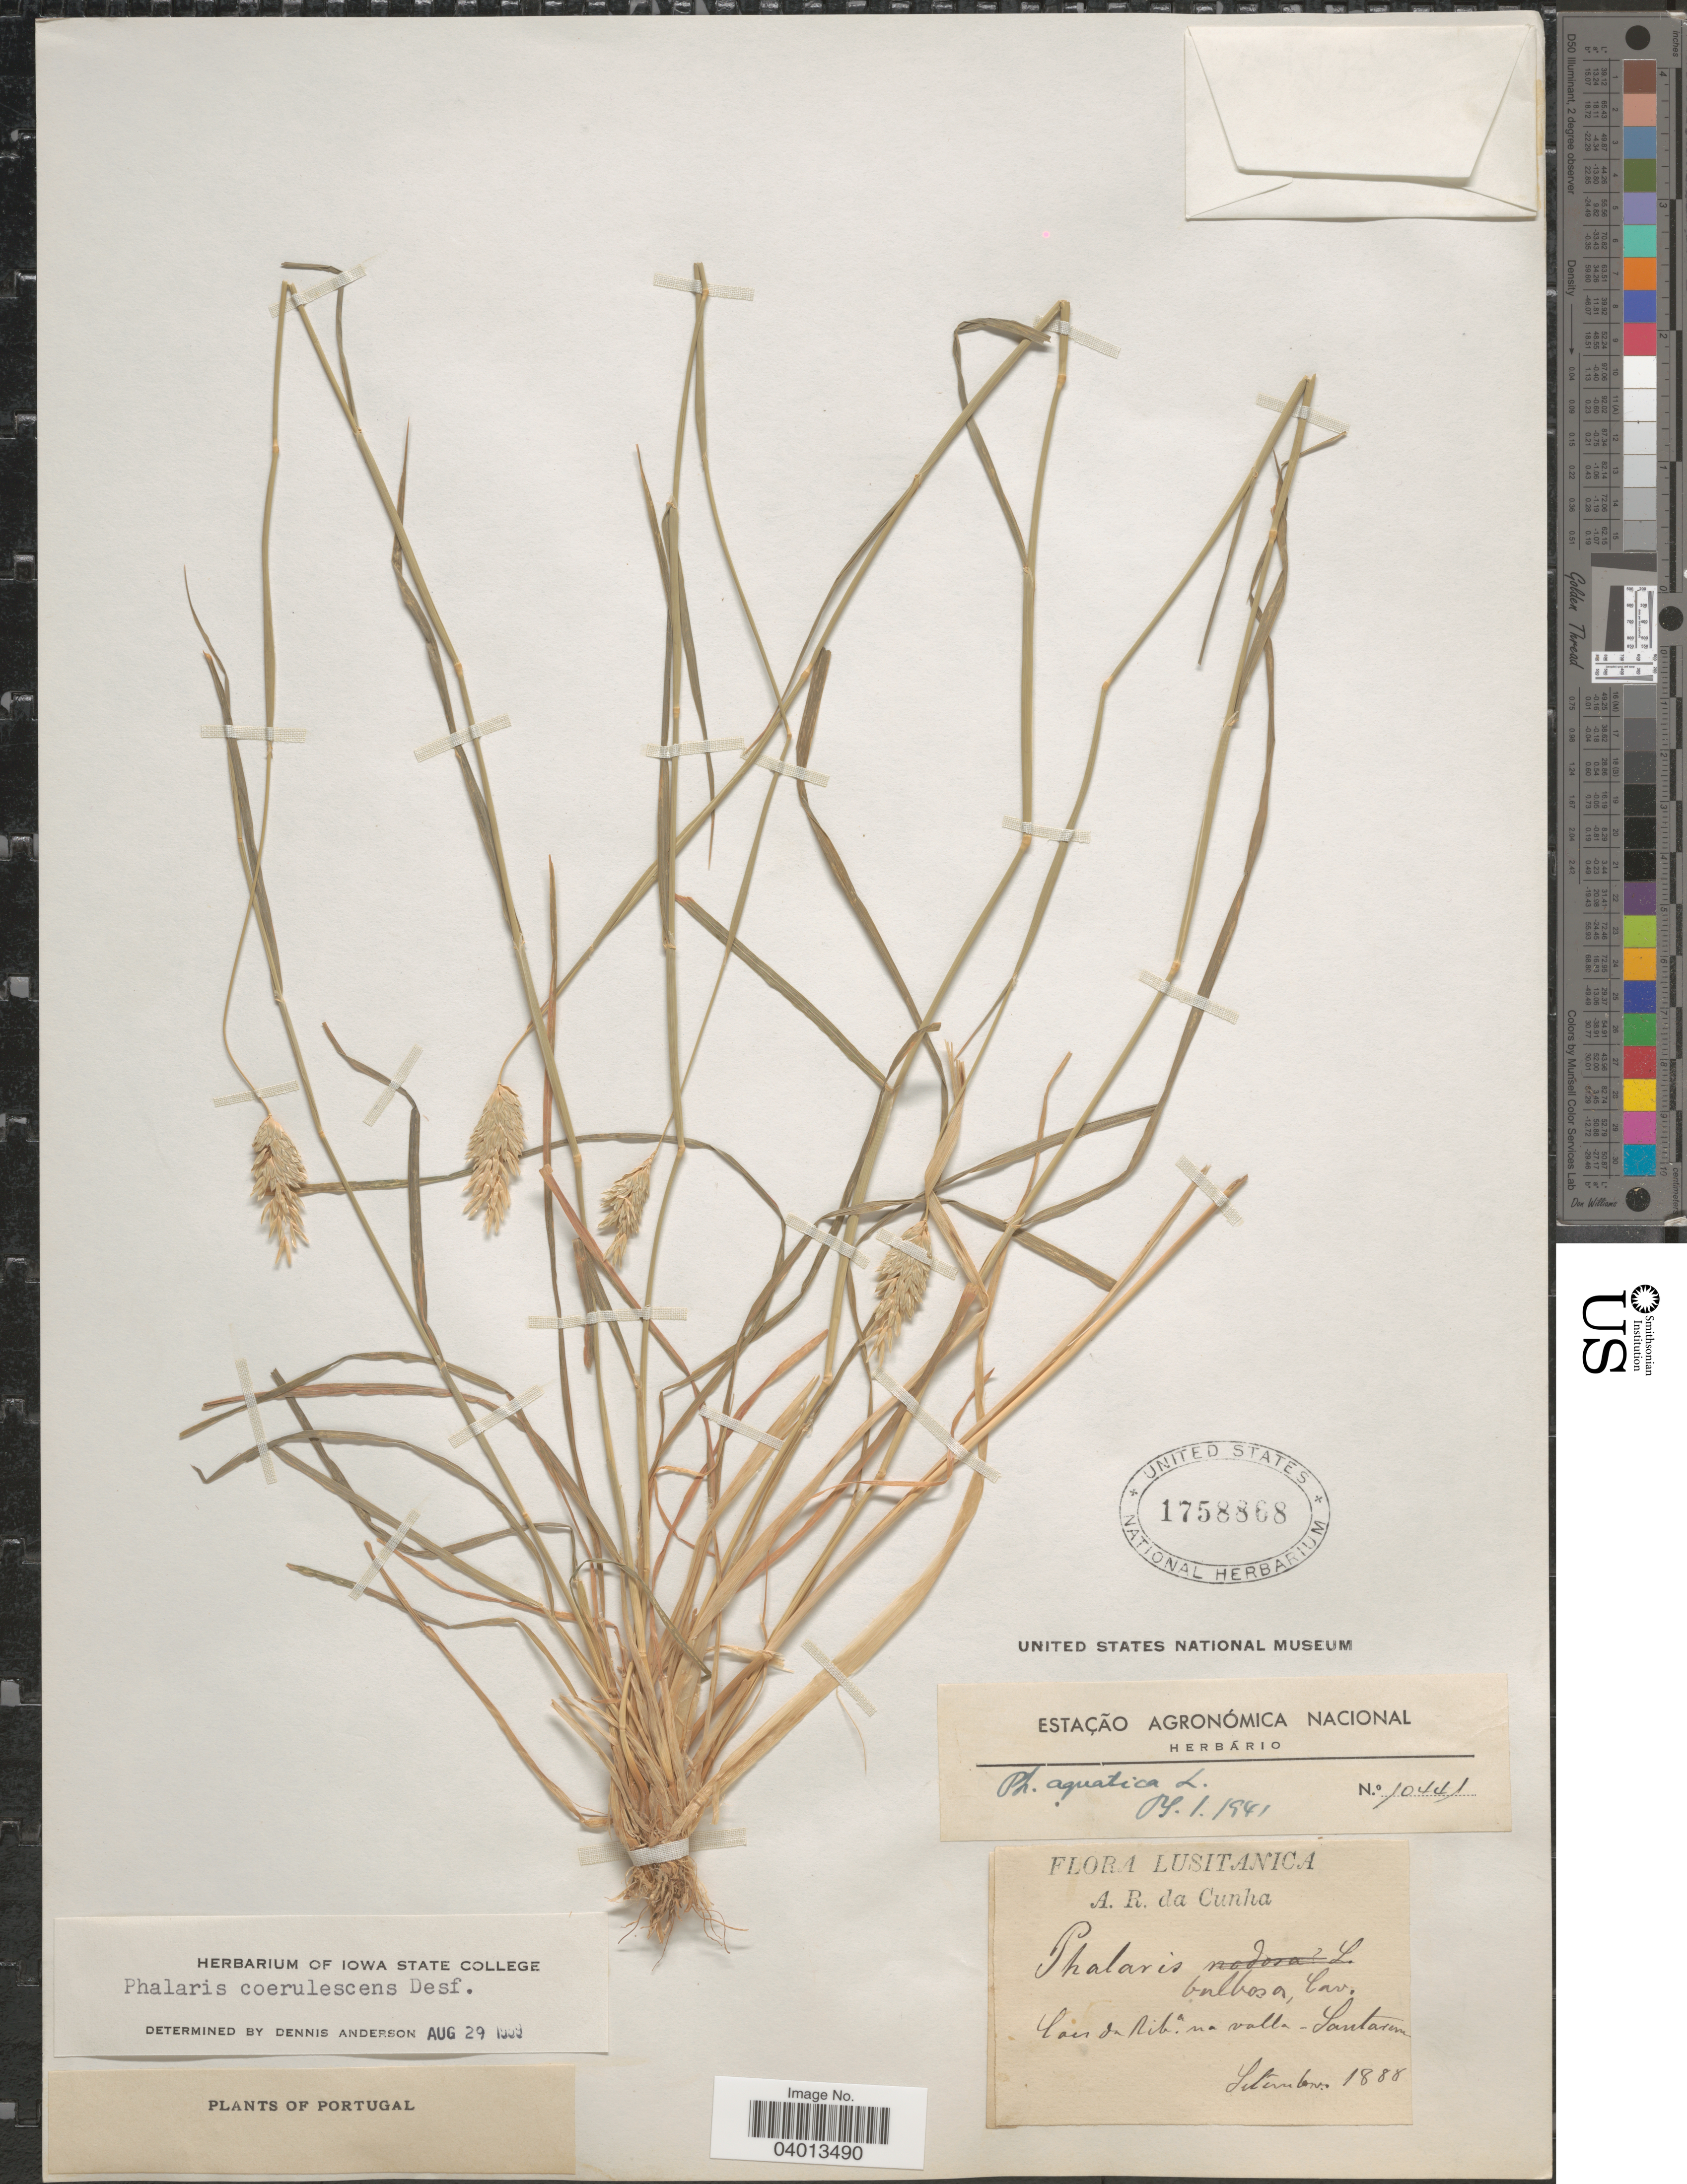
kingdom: Plantae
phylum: Tracheophyta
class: Liliopsida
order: Poales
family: Poaceae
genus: Phalaris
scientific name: Phalaris coerulescens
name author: Desf.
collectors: A. Da Cunha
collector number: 10441?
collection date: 1888-09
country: Portugal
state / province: Santarem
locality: Lusitanica. Loir da Riba na valla- Santarem.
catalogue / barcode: US 1758868